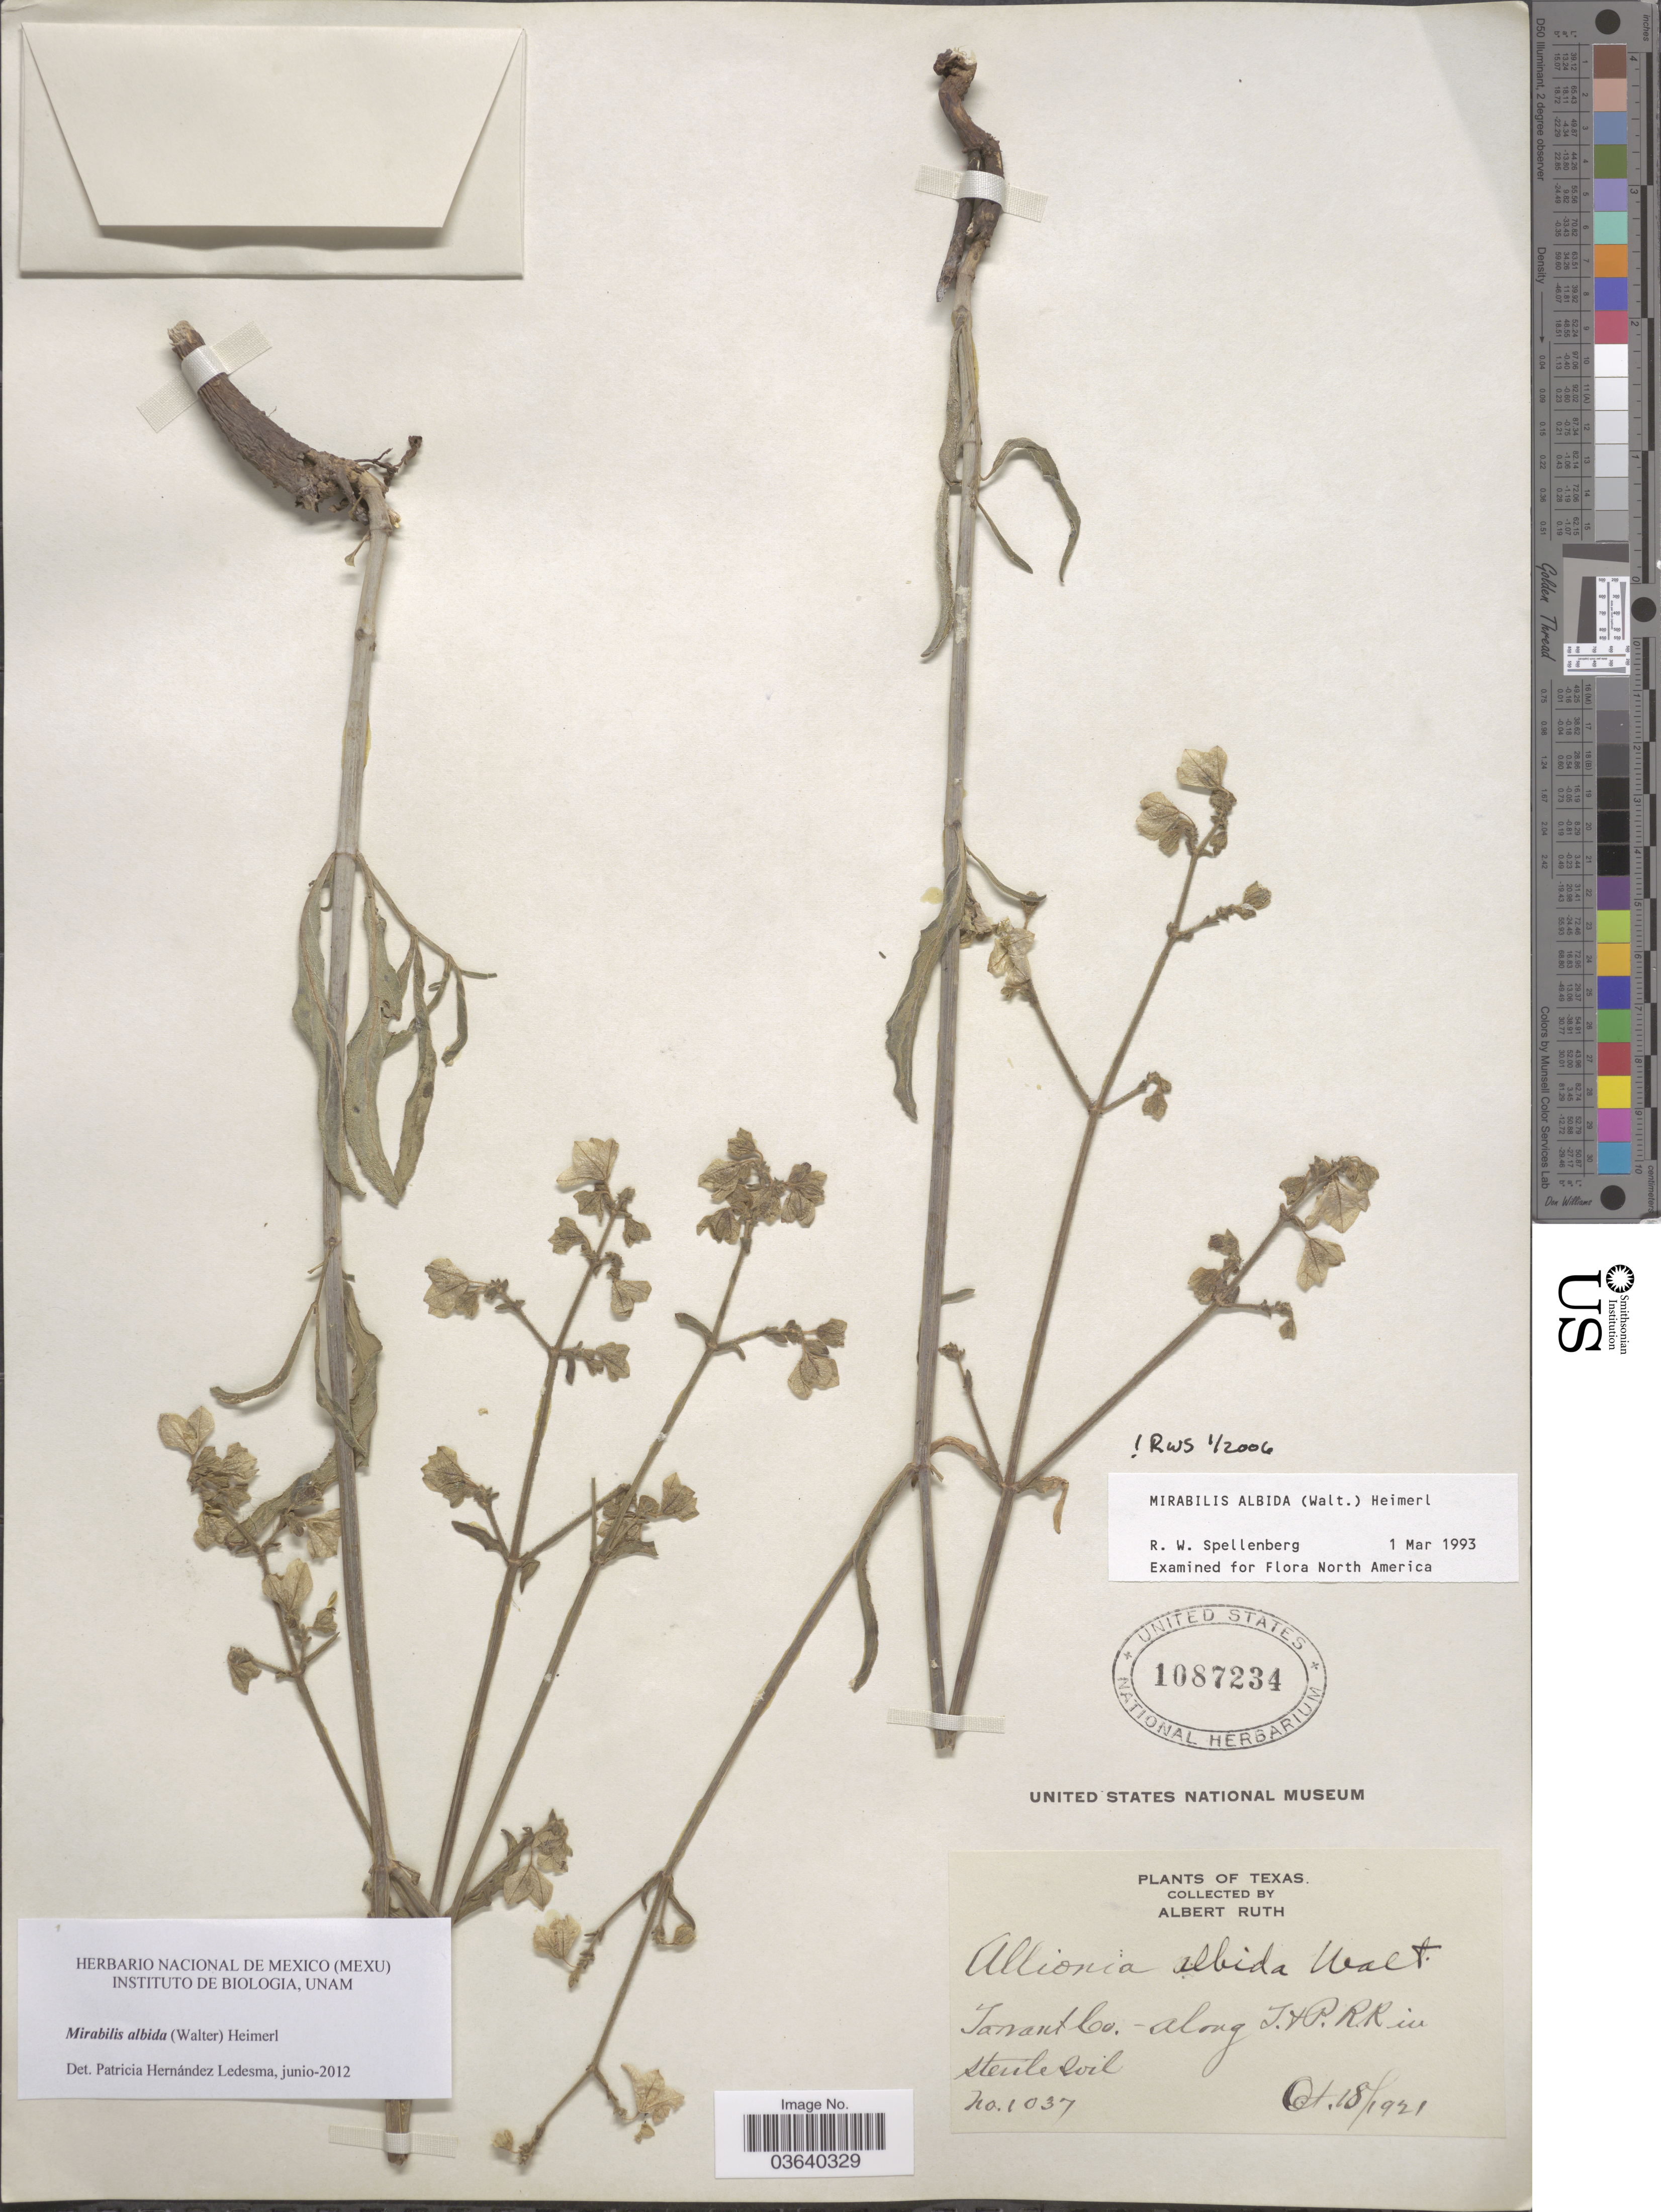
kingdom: Plantae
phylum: Tracheophyta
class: Magnoliopsida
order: Caryophyllales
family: Nyctaginaceae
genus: Mirabilis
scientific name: Mirabilis albida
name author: (Walter) Heimerl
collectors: A. Ruth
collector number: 1037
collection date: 1921-10-18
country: United States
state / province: Texas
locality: Tarrant Co. - along T & P. R.R.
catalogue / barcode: US 1087234